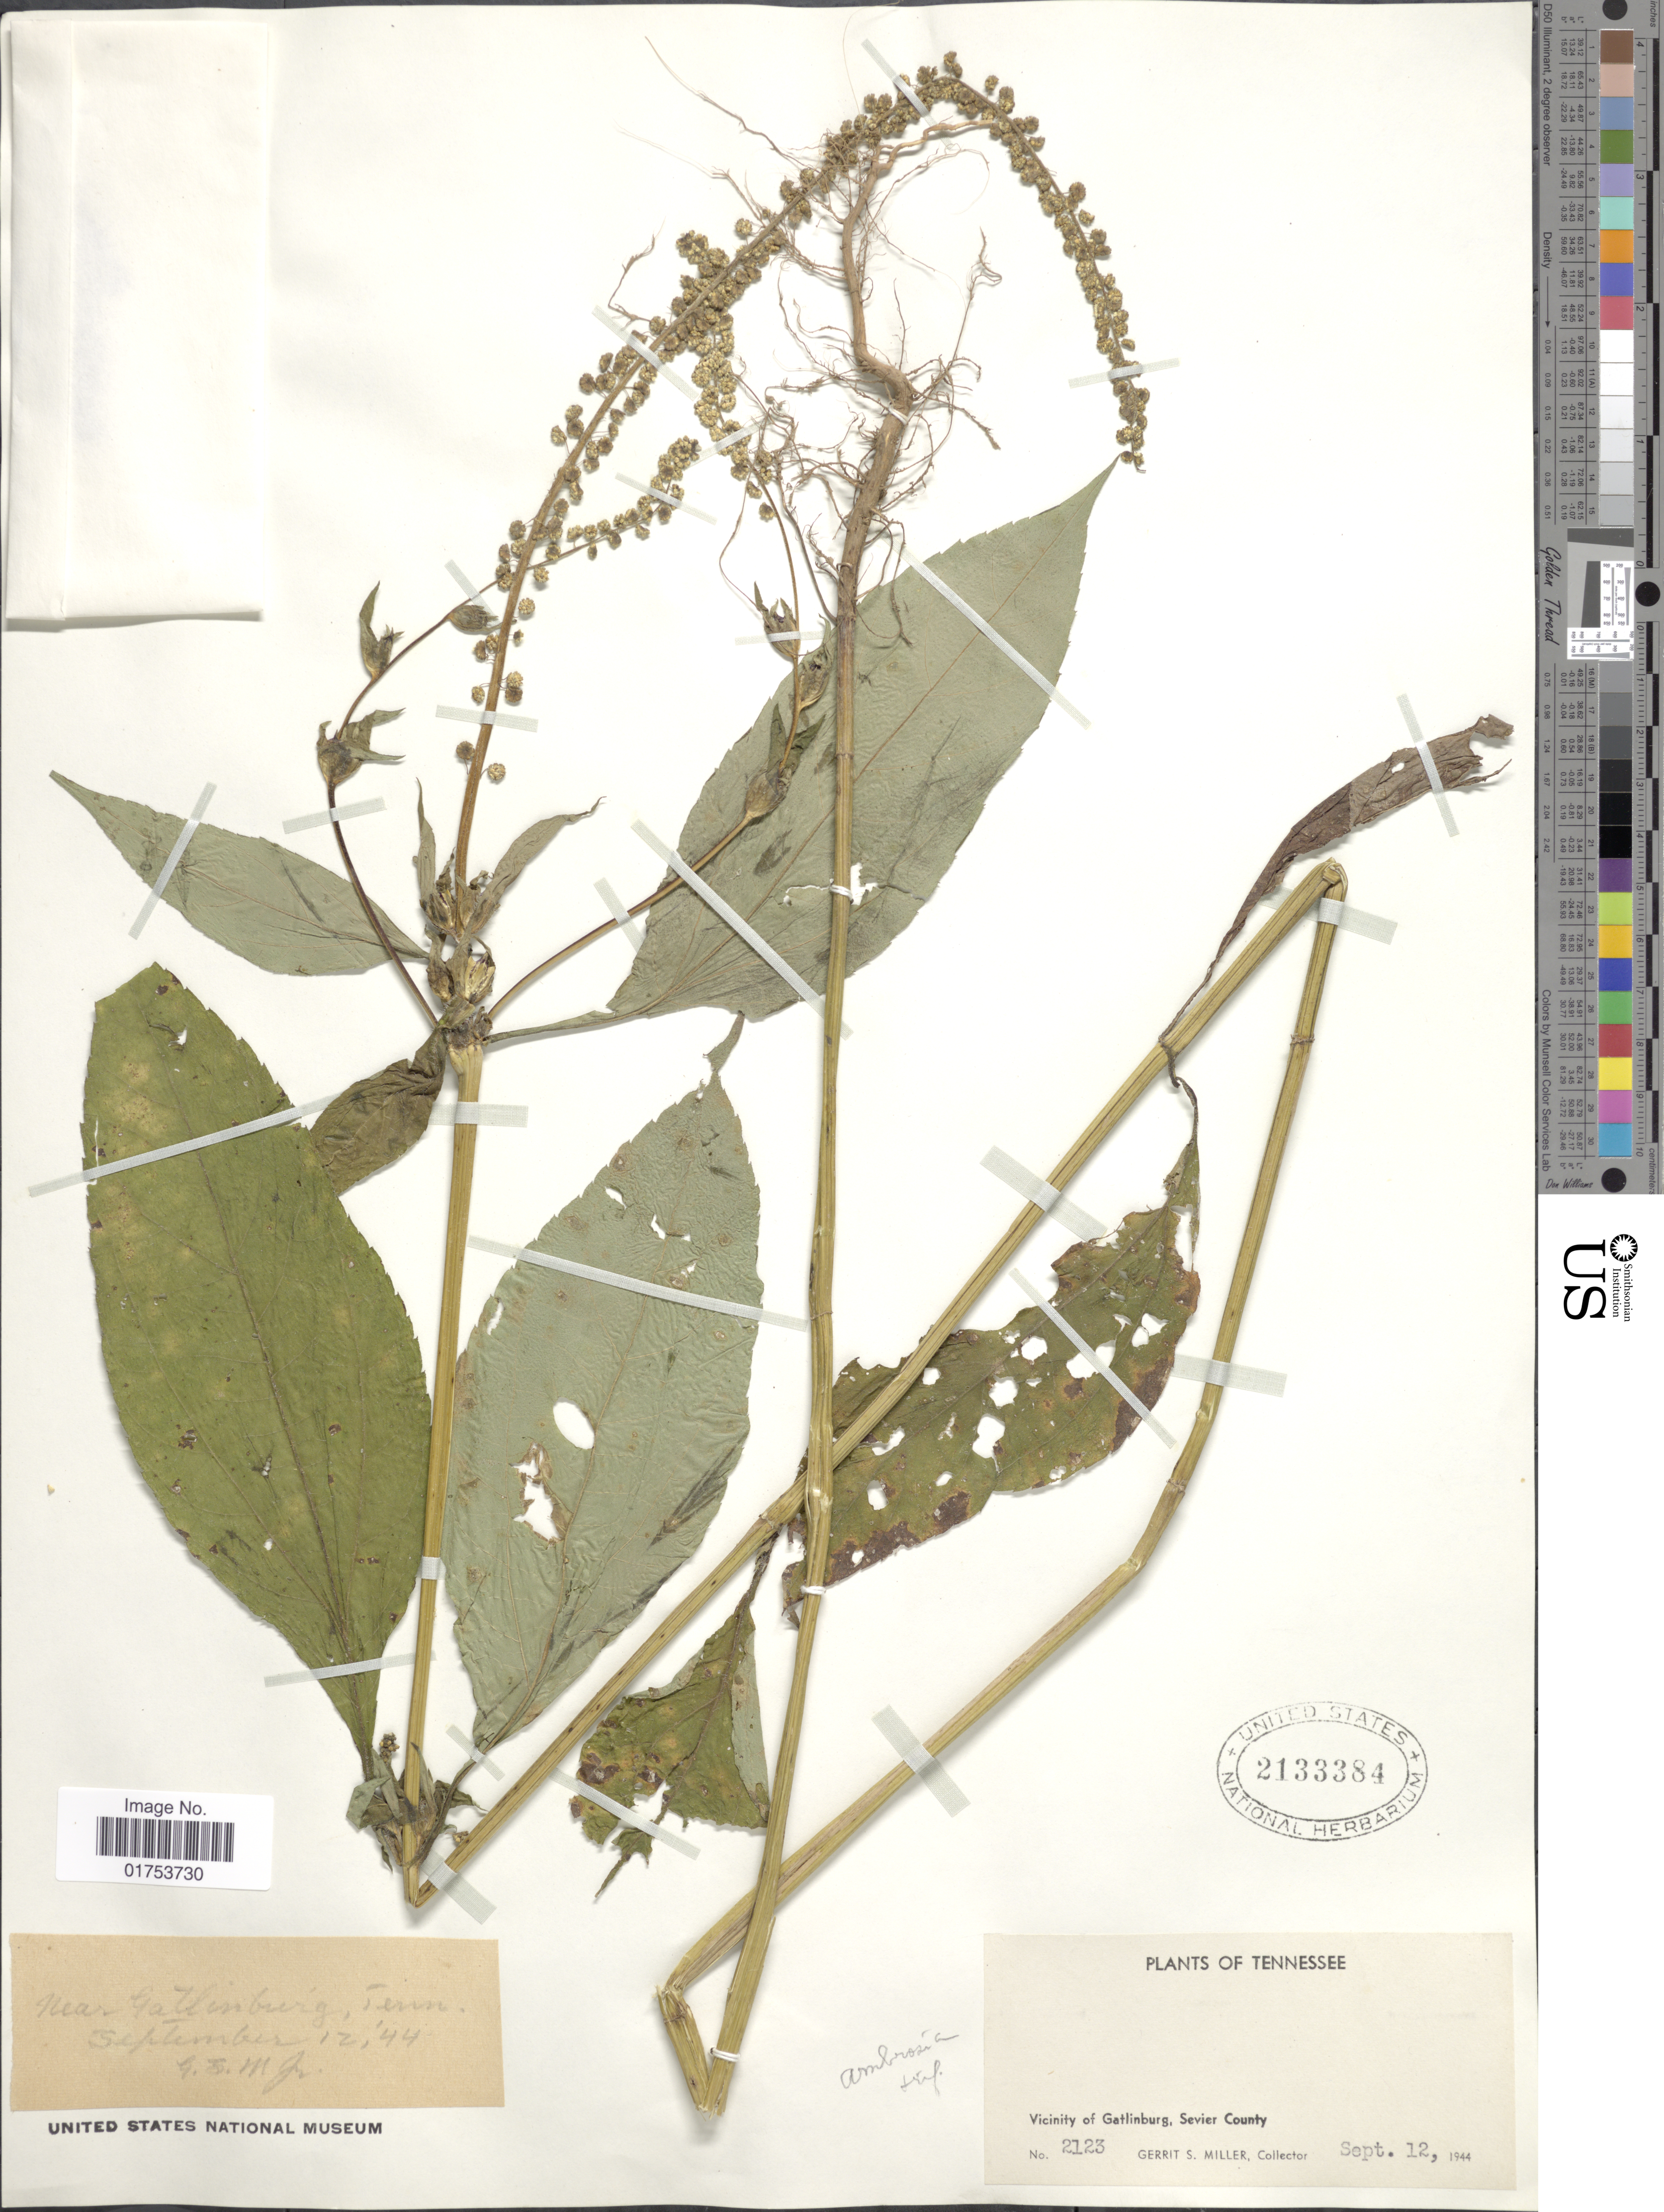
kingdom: Plantae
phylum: Tracheophyta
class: Magnoliopsida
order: Asterales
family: Asteraceae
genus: Ambrosia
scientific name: Ambrosia trifida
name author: L.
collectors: G. S. Miller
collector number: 2123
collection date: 1944-09-12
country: United States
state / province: Tennessee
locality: Vicinity of Gatlinburg, Sevier County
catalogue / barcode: US 2133384